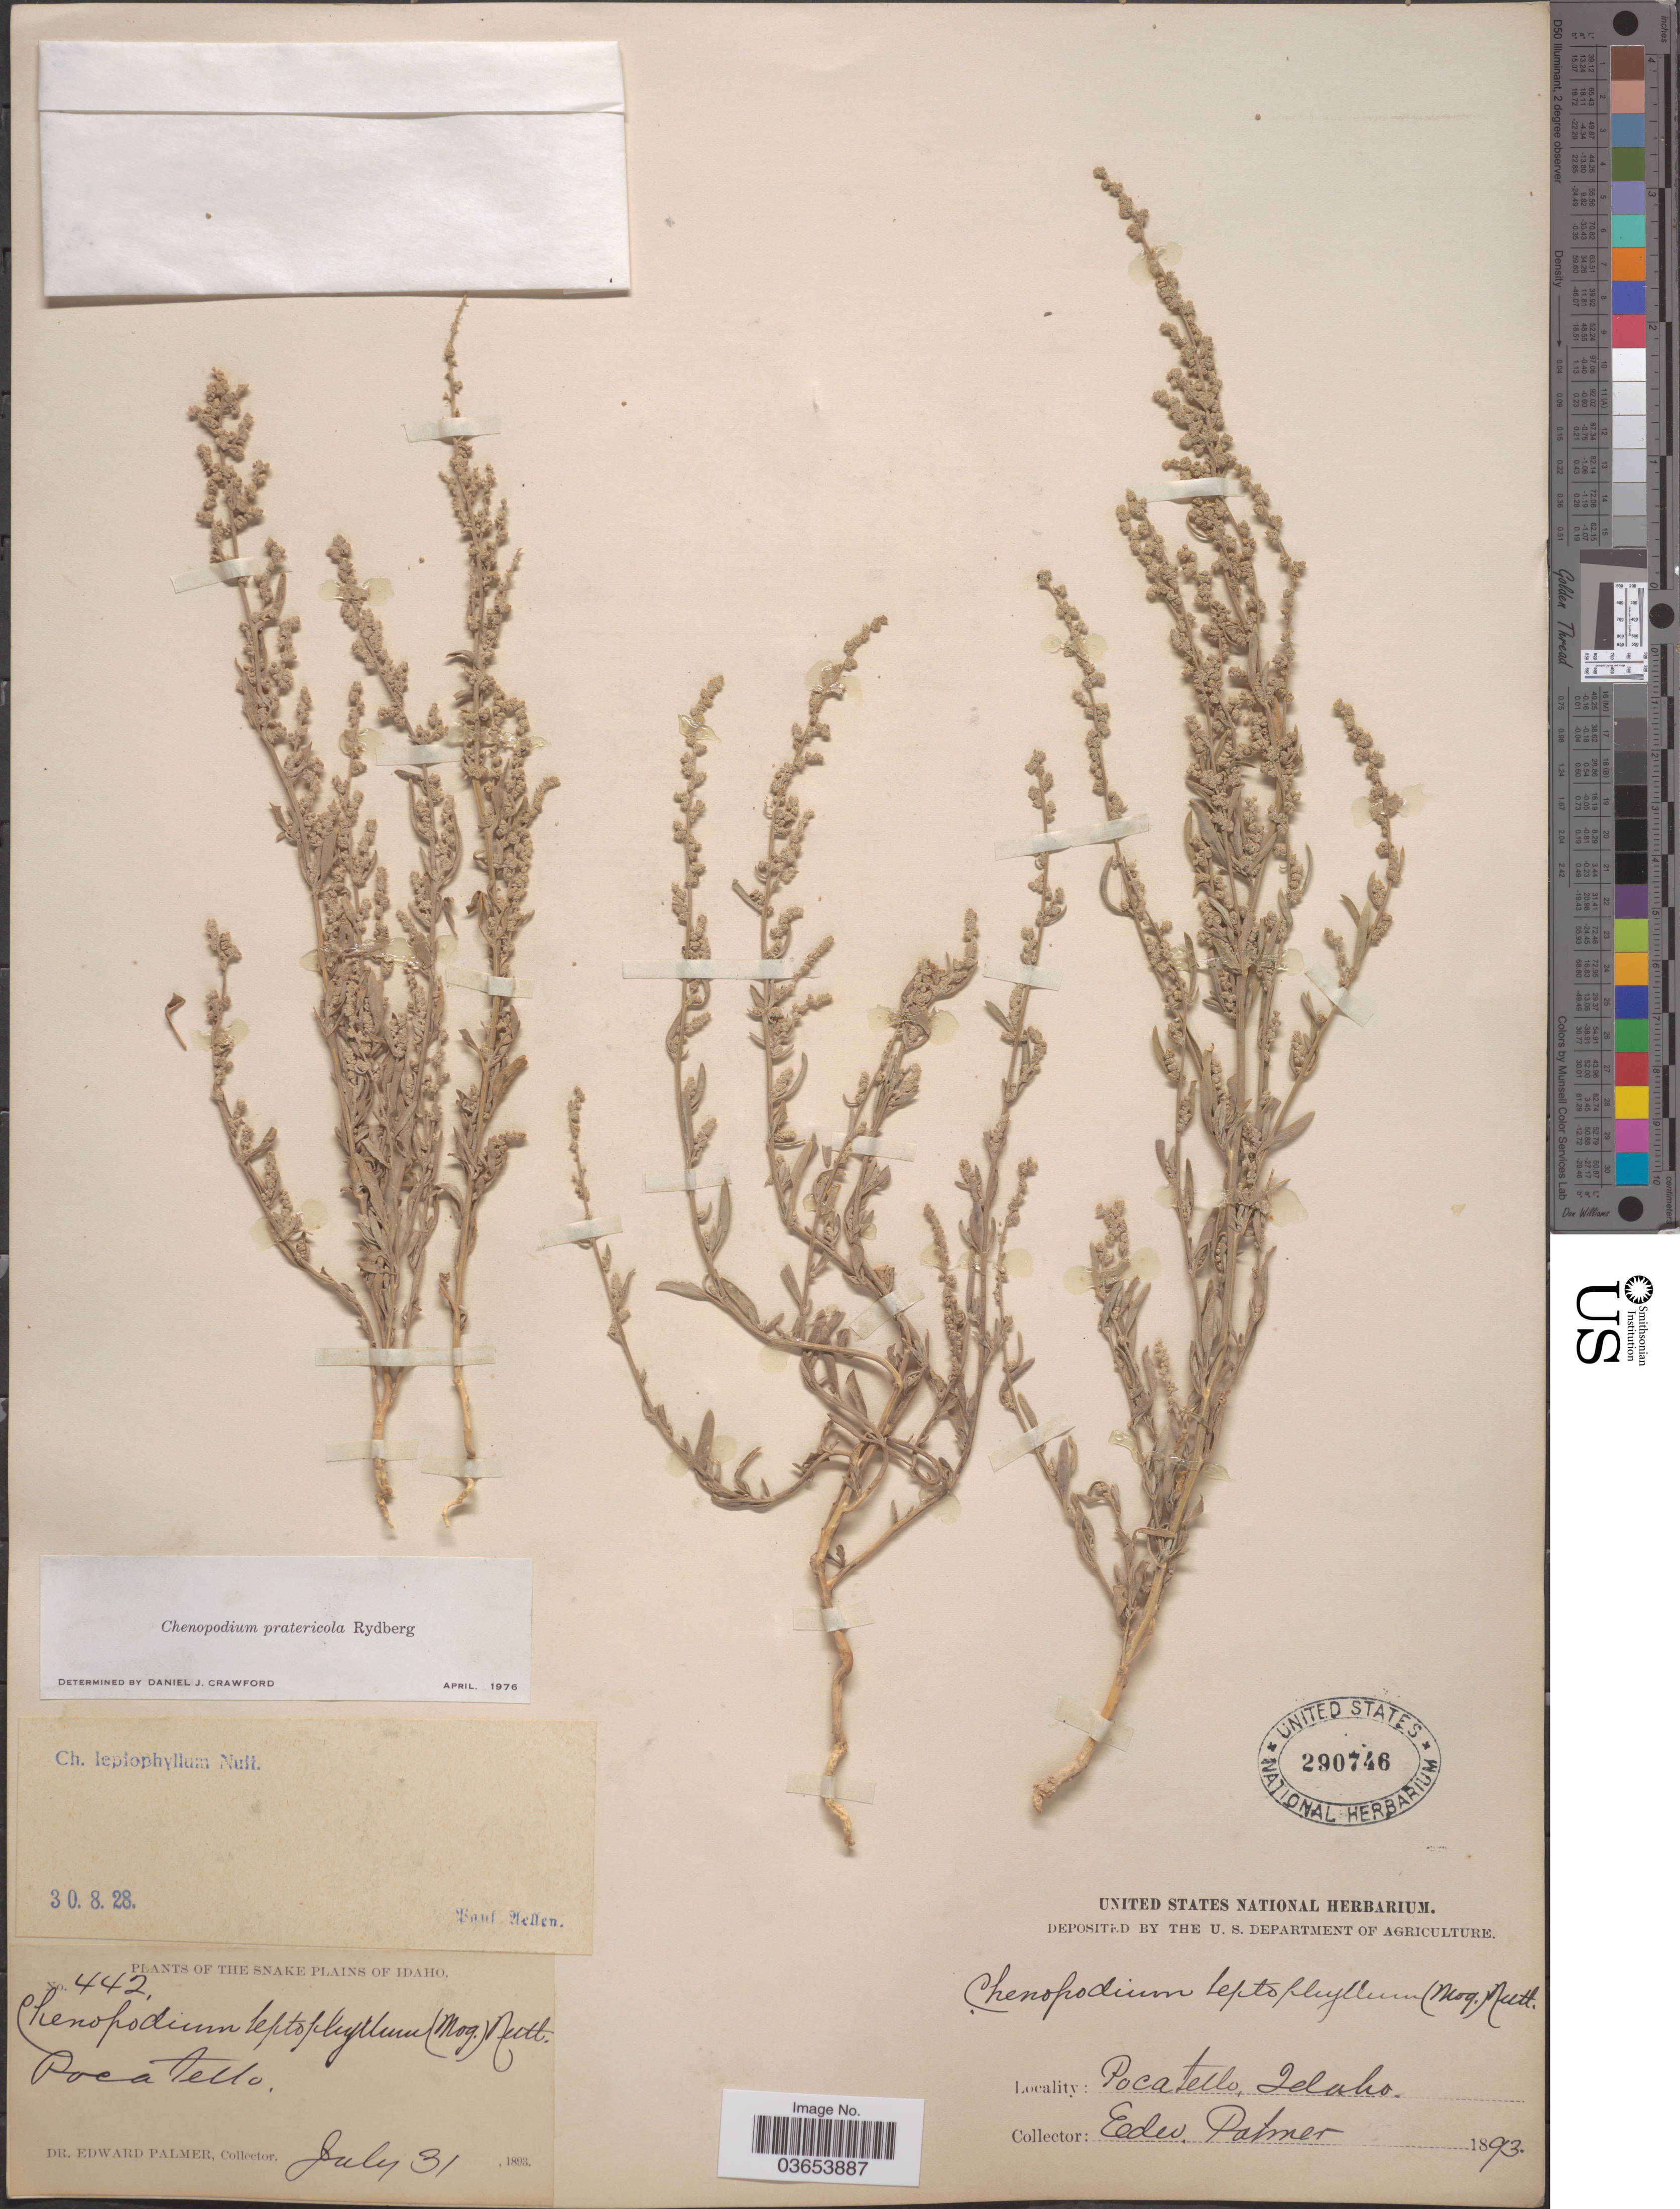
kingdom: Plantae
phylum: Tracheophyta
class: Magnoliopsida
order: Caryophyllales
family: Amaranthaceae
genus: Chenopodium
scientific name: Chenopodium pratericola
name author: Rydb.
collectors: E. Palmer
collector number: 442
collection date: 1893-07-31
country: United States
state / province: Idaho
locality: The Snake Plains. Pocatello.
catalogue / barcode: US 290746